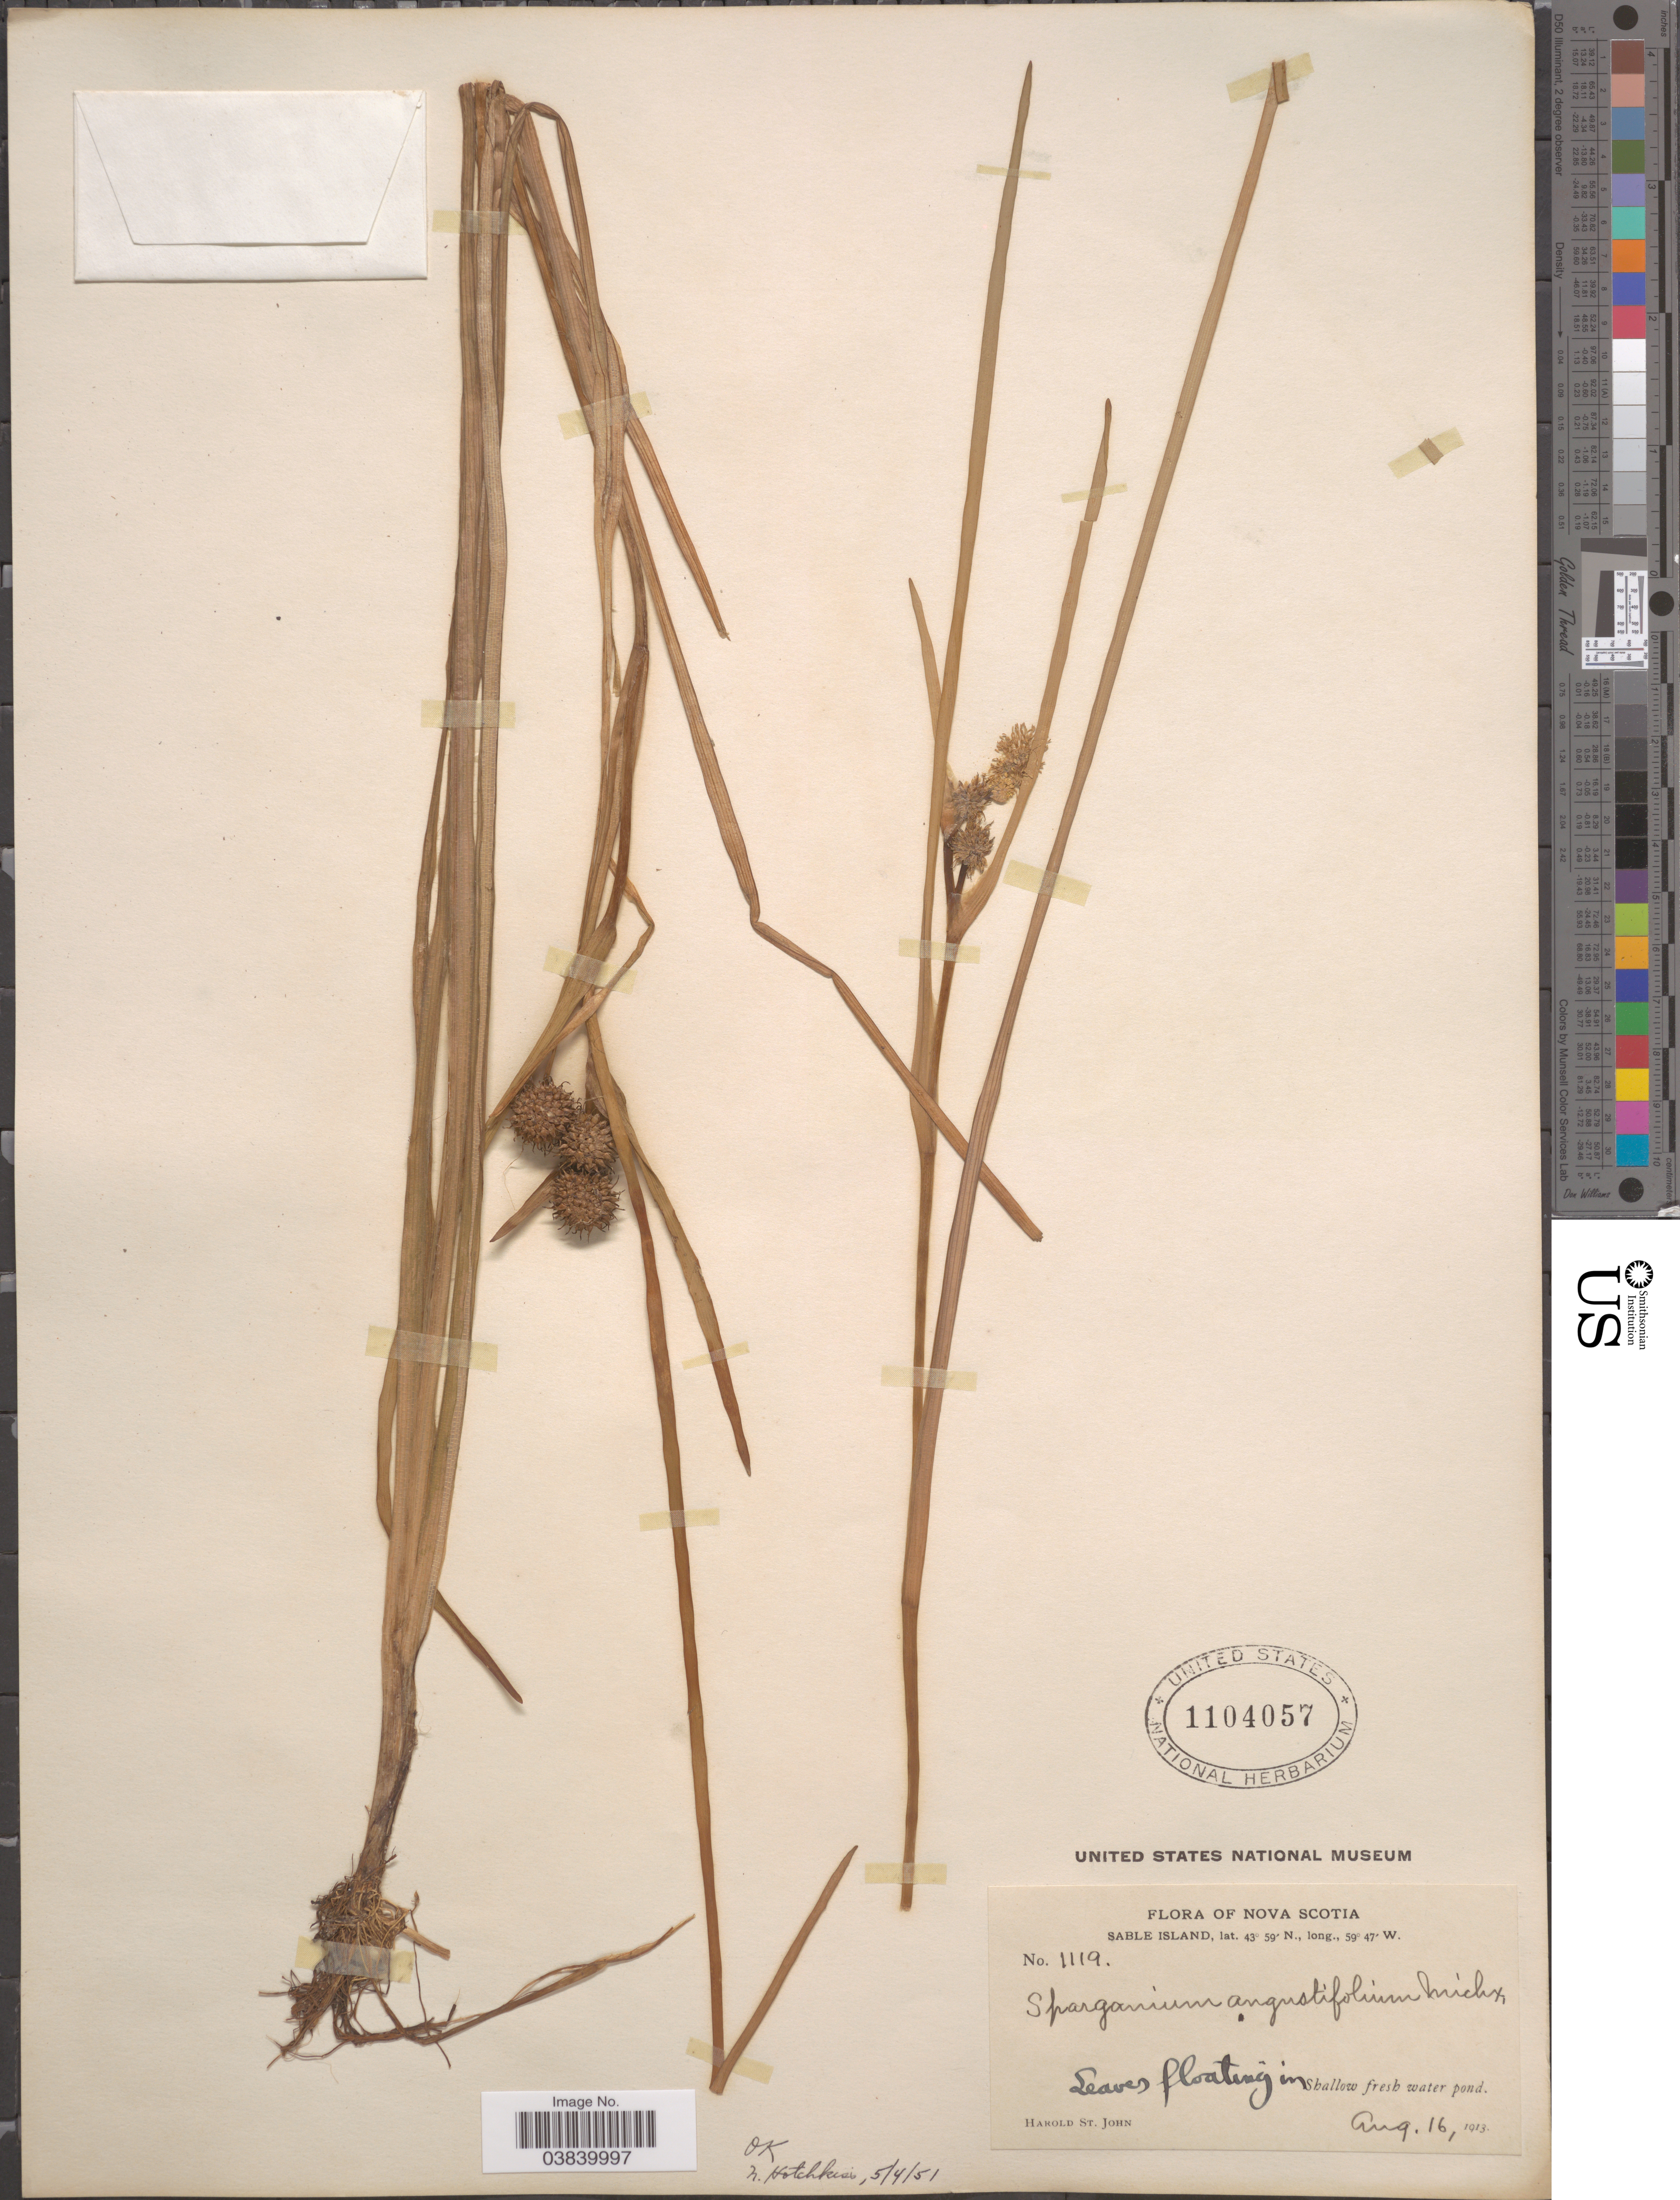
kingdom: Plantae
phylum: Tracheophyta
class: Liliopsida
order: Poales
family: Typhaceae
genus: Sparganium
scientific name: Sparganium angustifolium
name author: Michx.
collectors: H. St. John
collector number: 1119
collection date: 1913-08-16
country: Canada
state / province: Nova Scotia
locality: Sable Island.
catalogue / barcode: US 1104057